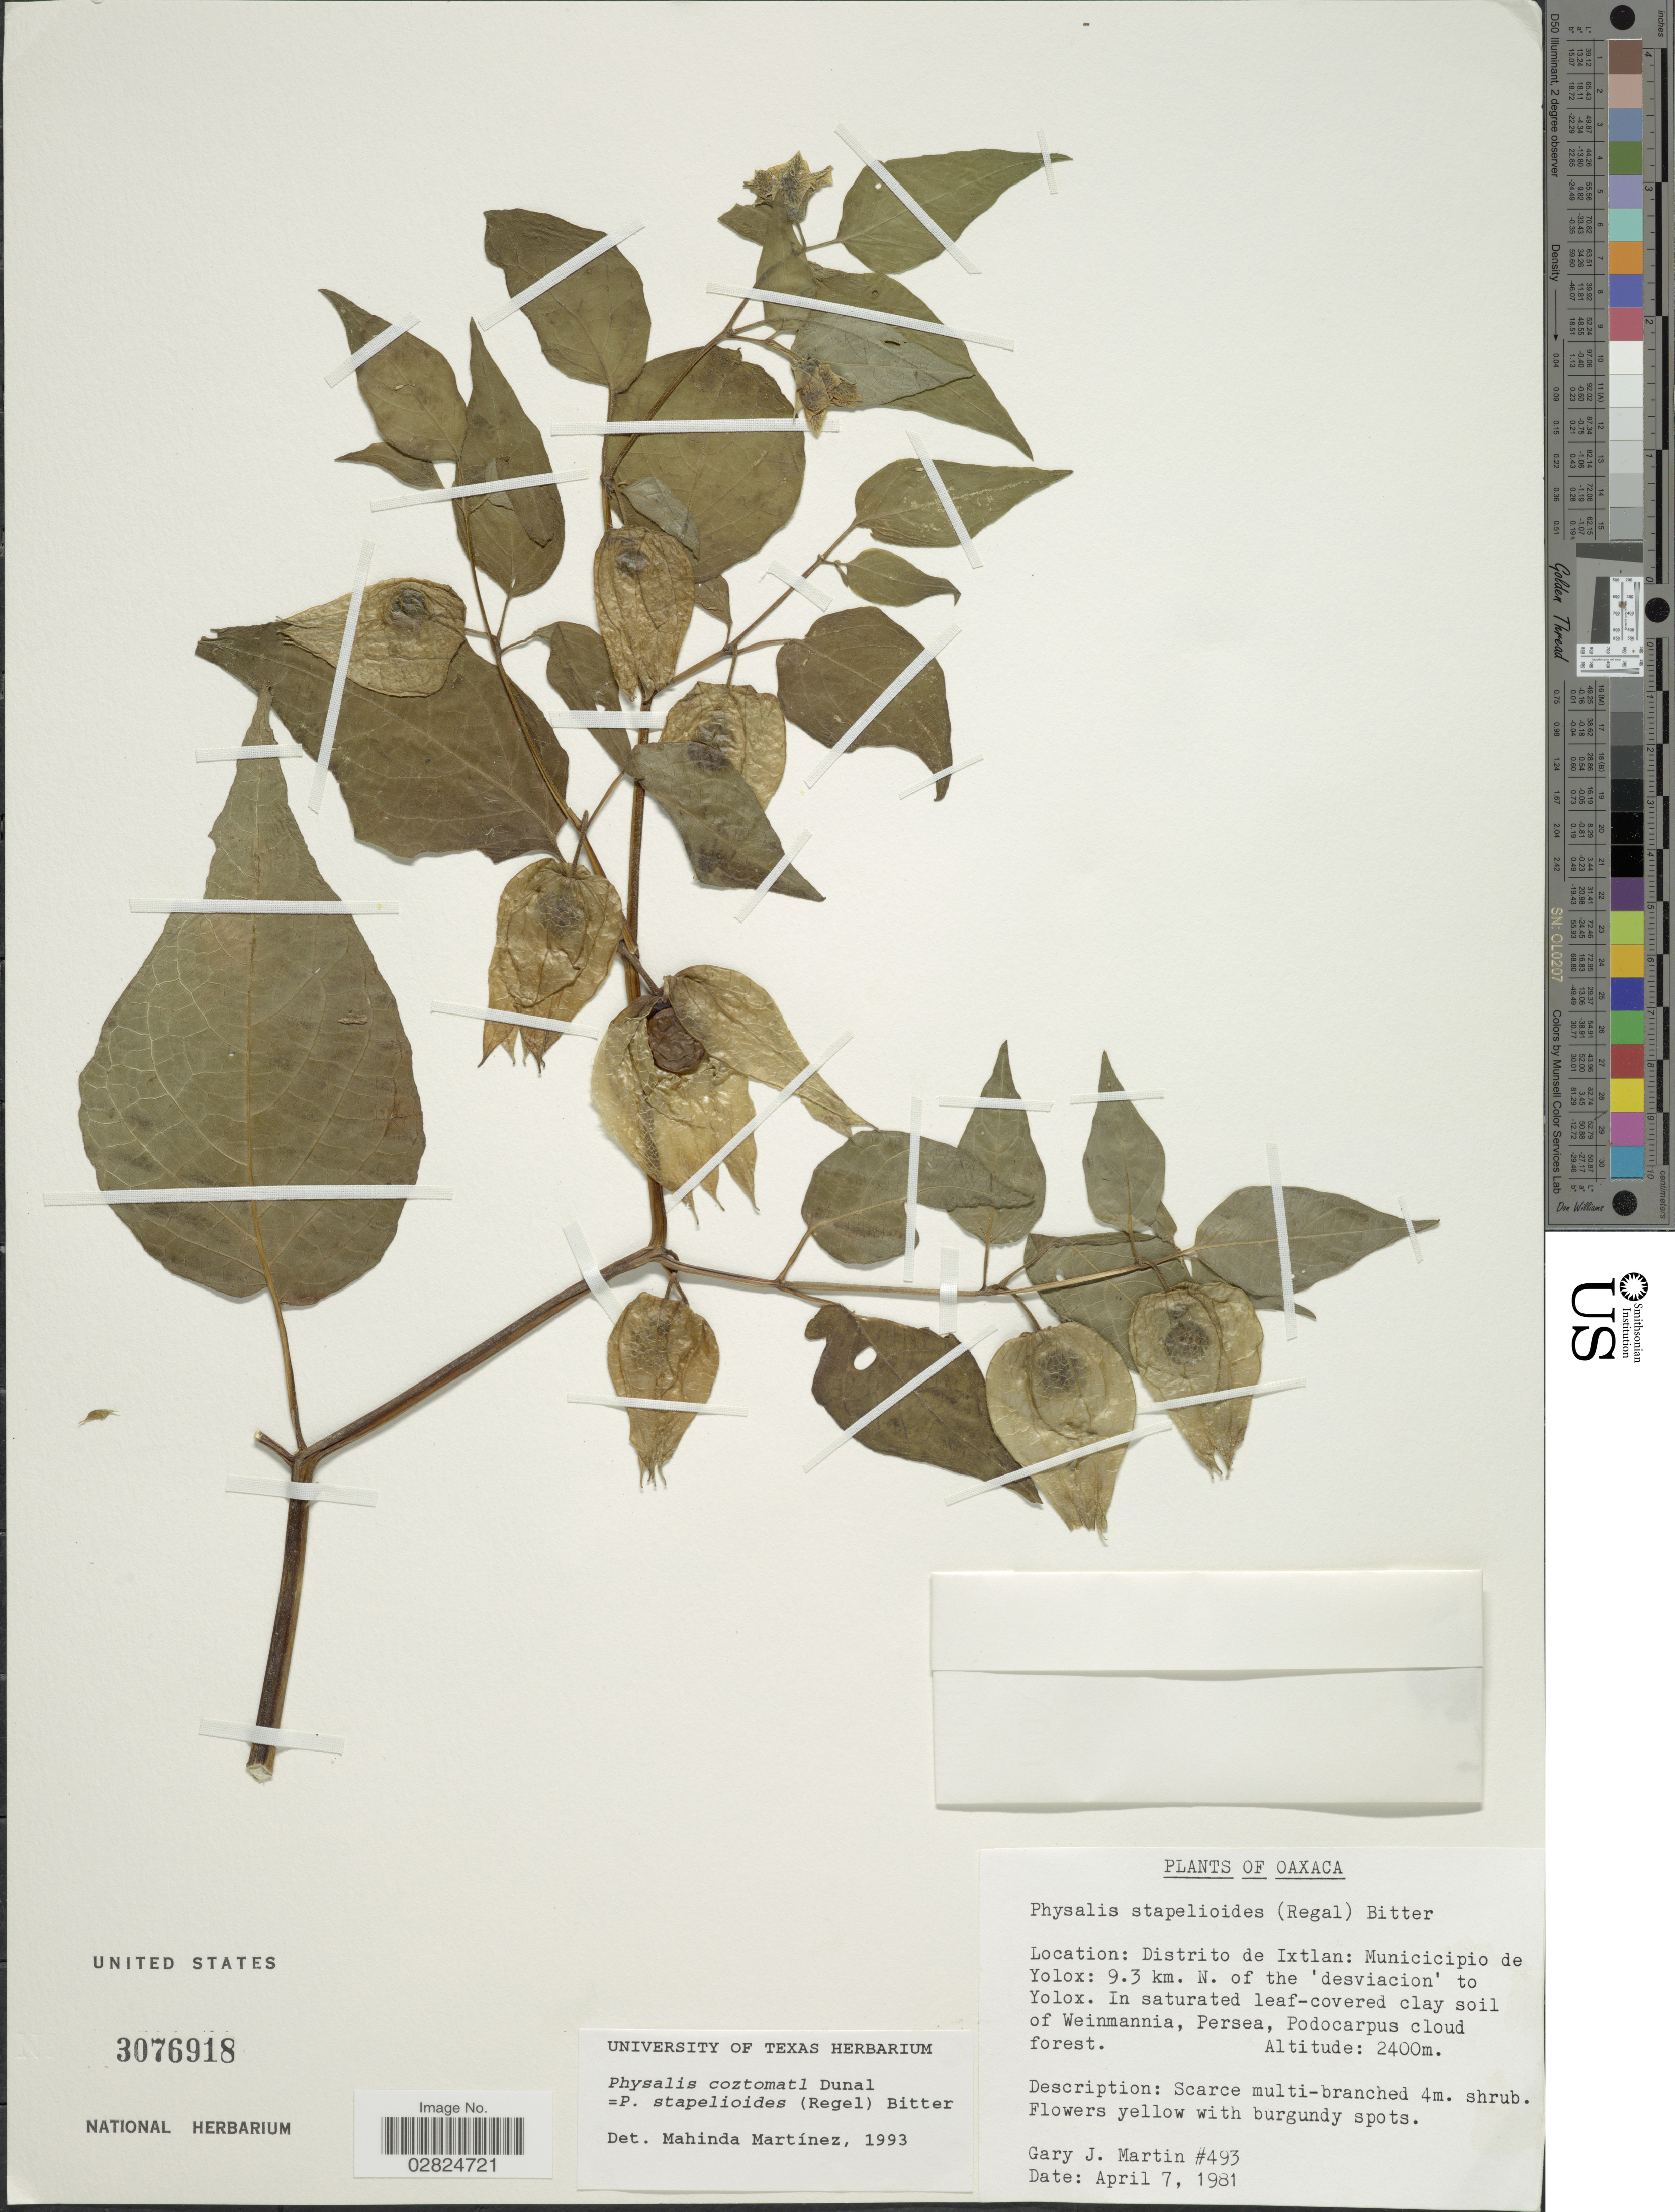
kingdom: Plantae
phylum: Tracheophyta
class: Magnoliopsida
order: Solanales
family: Solanaceae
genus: Physalis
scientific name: Physalis coztomatl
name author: Dunal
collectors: G. J. Martin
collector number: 493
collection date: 1981-04-07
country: Mexico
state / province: Oaxaca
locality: Distrito de Ixtlan: Municicipio de Yolox: 9.3 km. N. of de 'desviacion' to Yolox.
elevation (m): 2400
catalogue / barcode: US 3076918